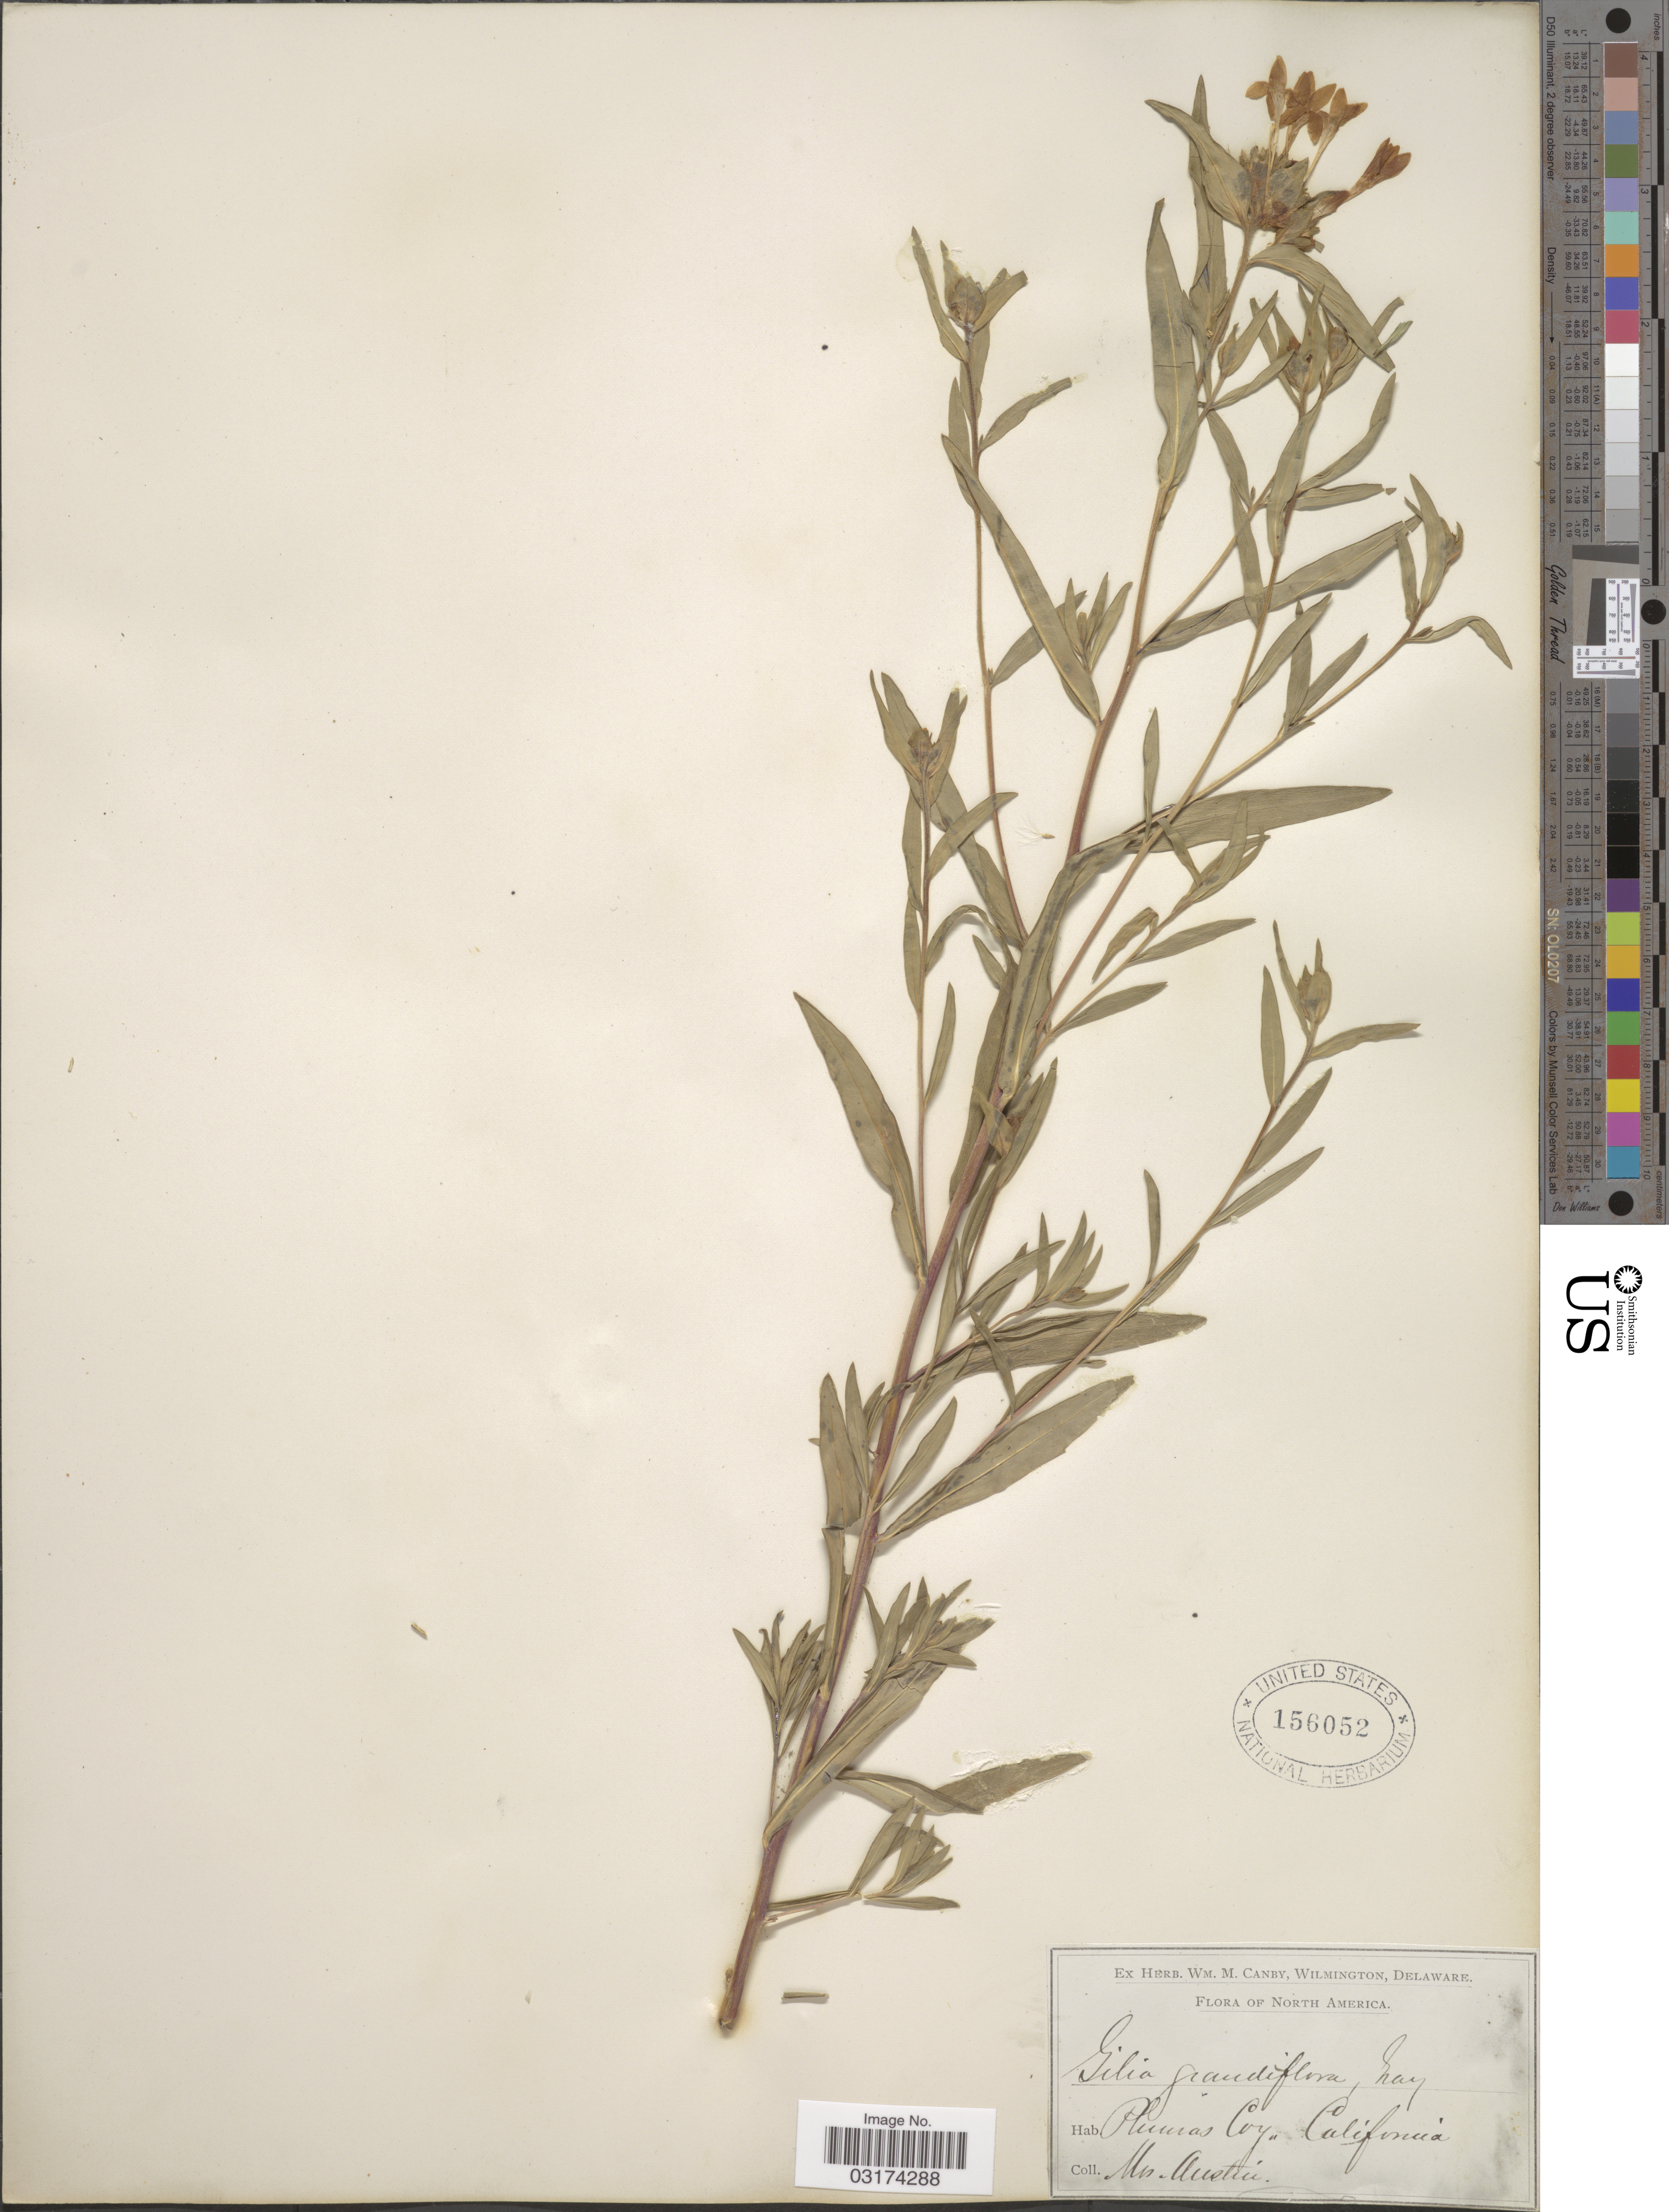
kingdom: Plantae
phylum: Tracheophyta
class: Magnoliopsida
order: Ericales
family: Polemoniaceae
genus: Collomia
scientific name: Collomia grandiflora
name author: Douglas ex Lindl.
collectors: Austin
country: United States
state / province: California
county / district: Plumas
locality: Plumas Coy.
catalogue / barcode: US 156052